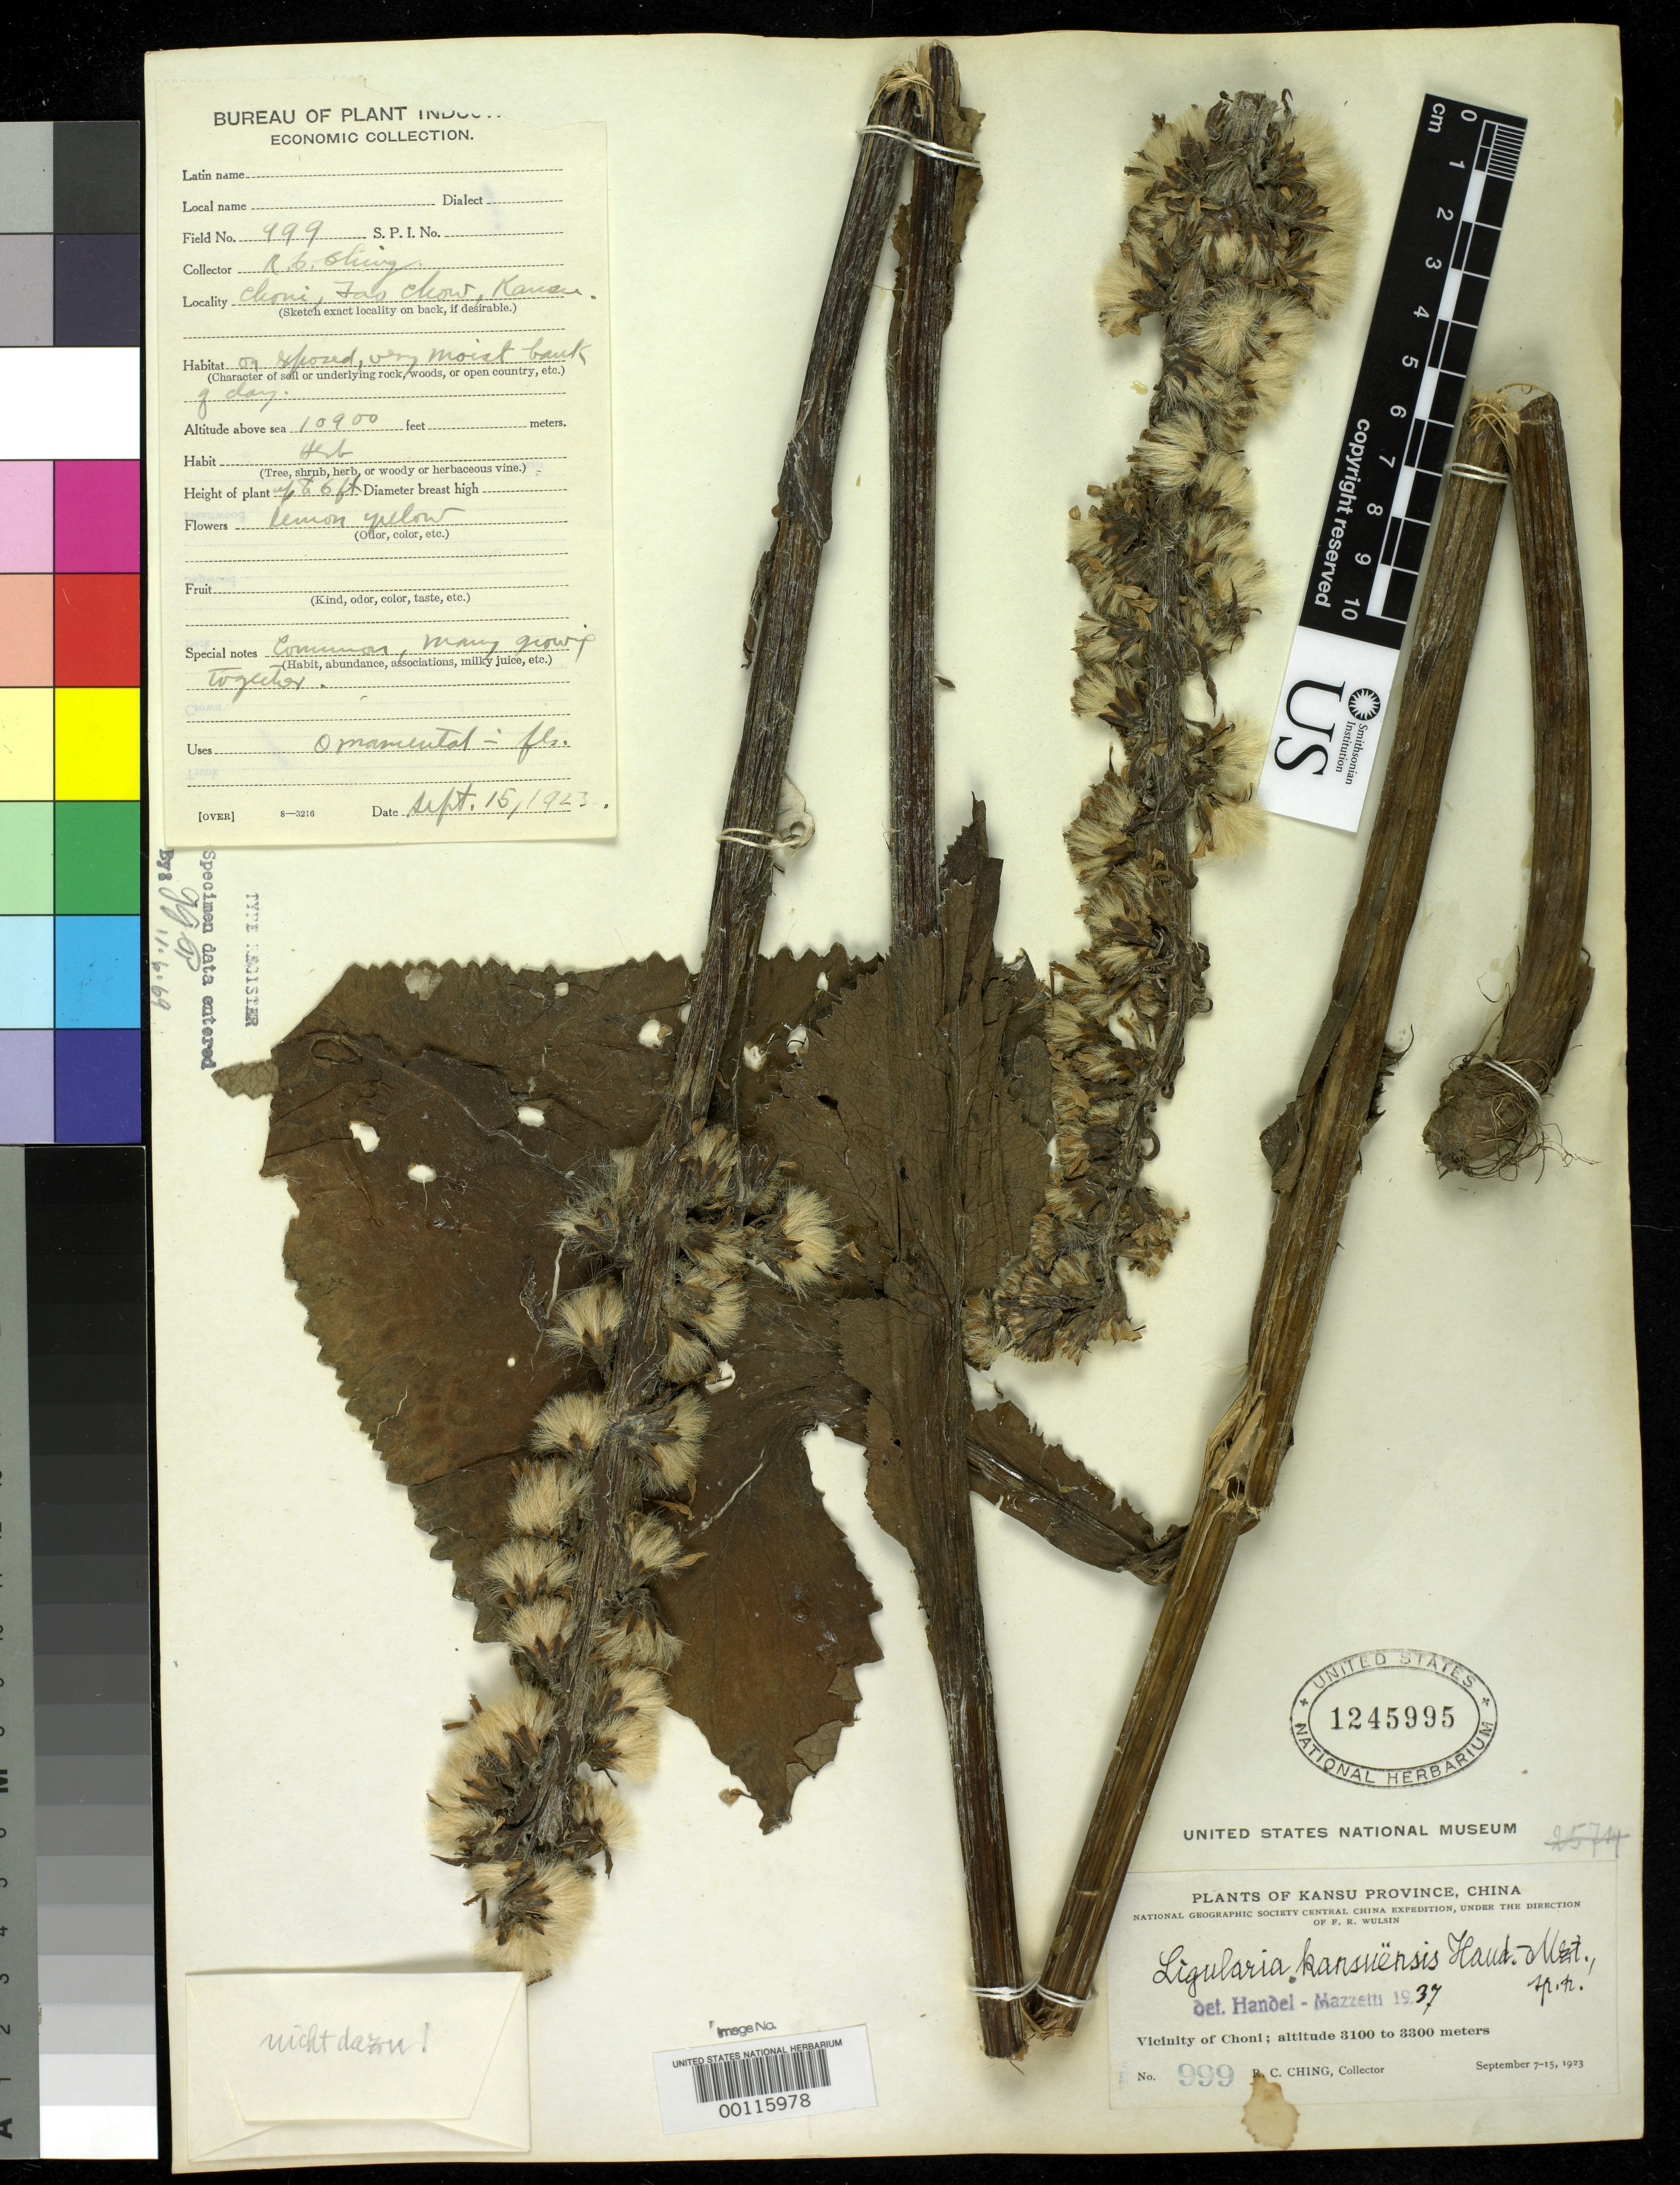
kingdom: Plantae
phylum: Tracheophyta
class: Magnoliopsida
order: Asterales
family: Asteraceae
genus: Ligularia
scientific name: Ligularia kansuensis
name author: Hand.-Mazz.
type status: Isotype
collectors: R. C. Ching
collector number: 999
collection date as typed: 07 Sep 1923 to 15 Sep 1923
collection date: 1923-09-07/1923-09-15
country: China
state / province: Gansu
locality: Choni, Taochou.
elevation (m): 3100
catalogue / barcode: US 1245995